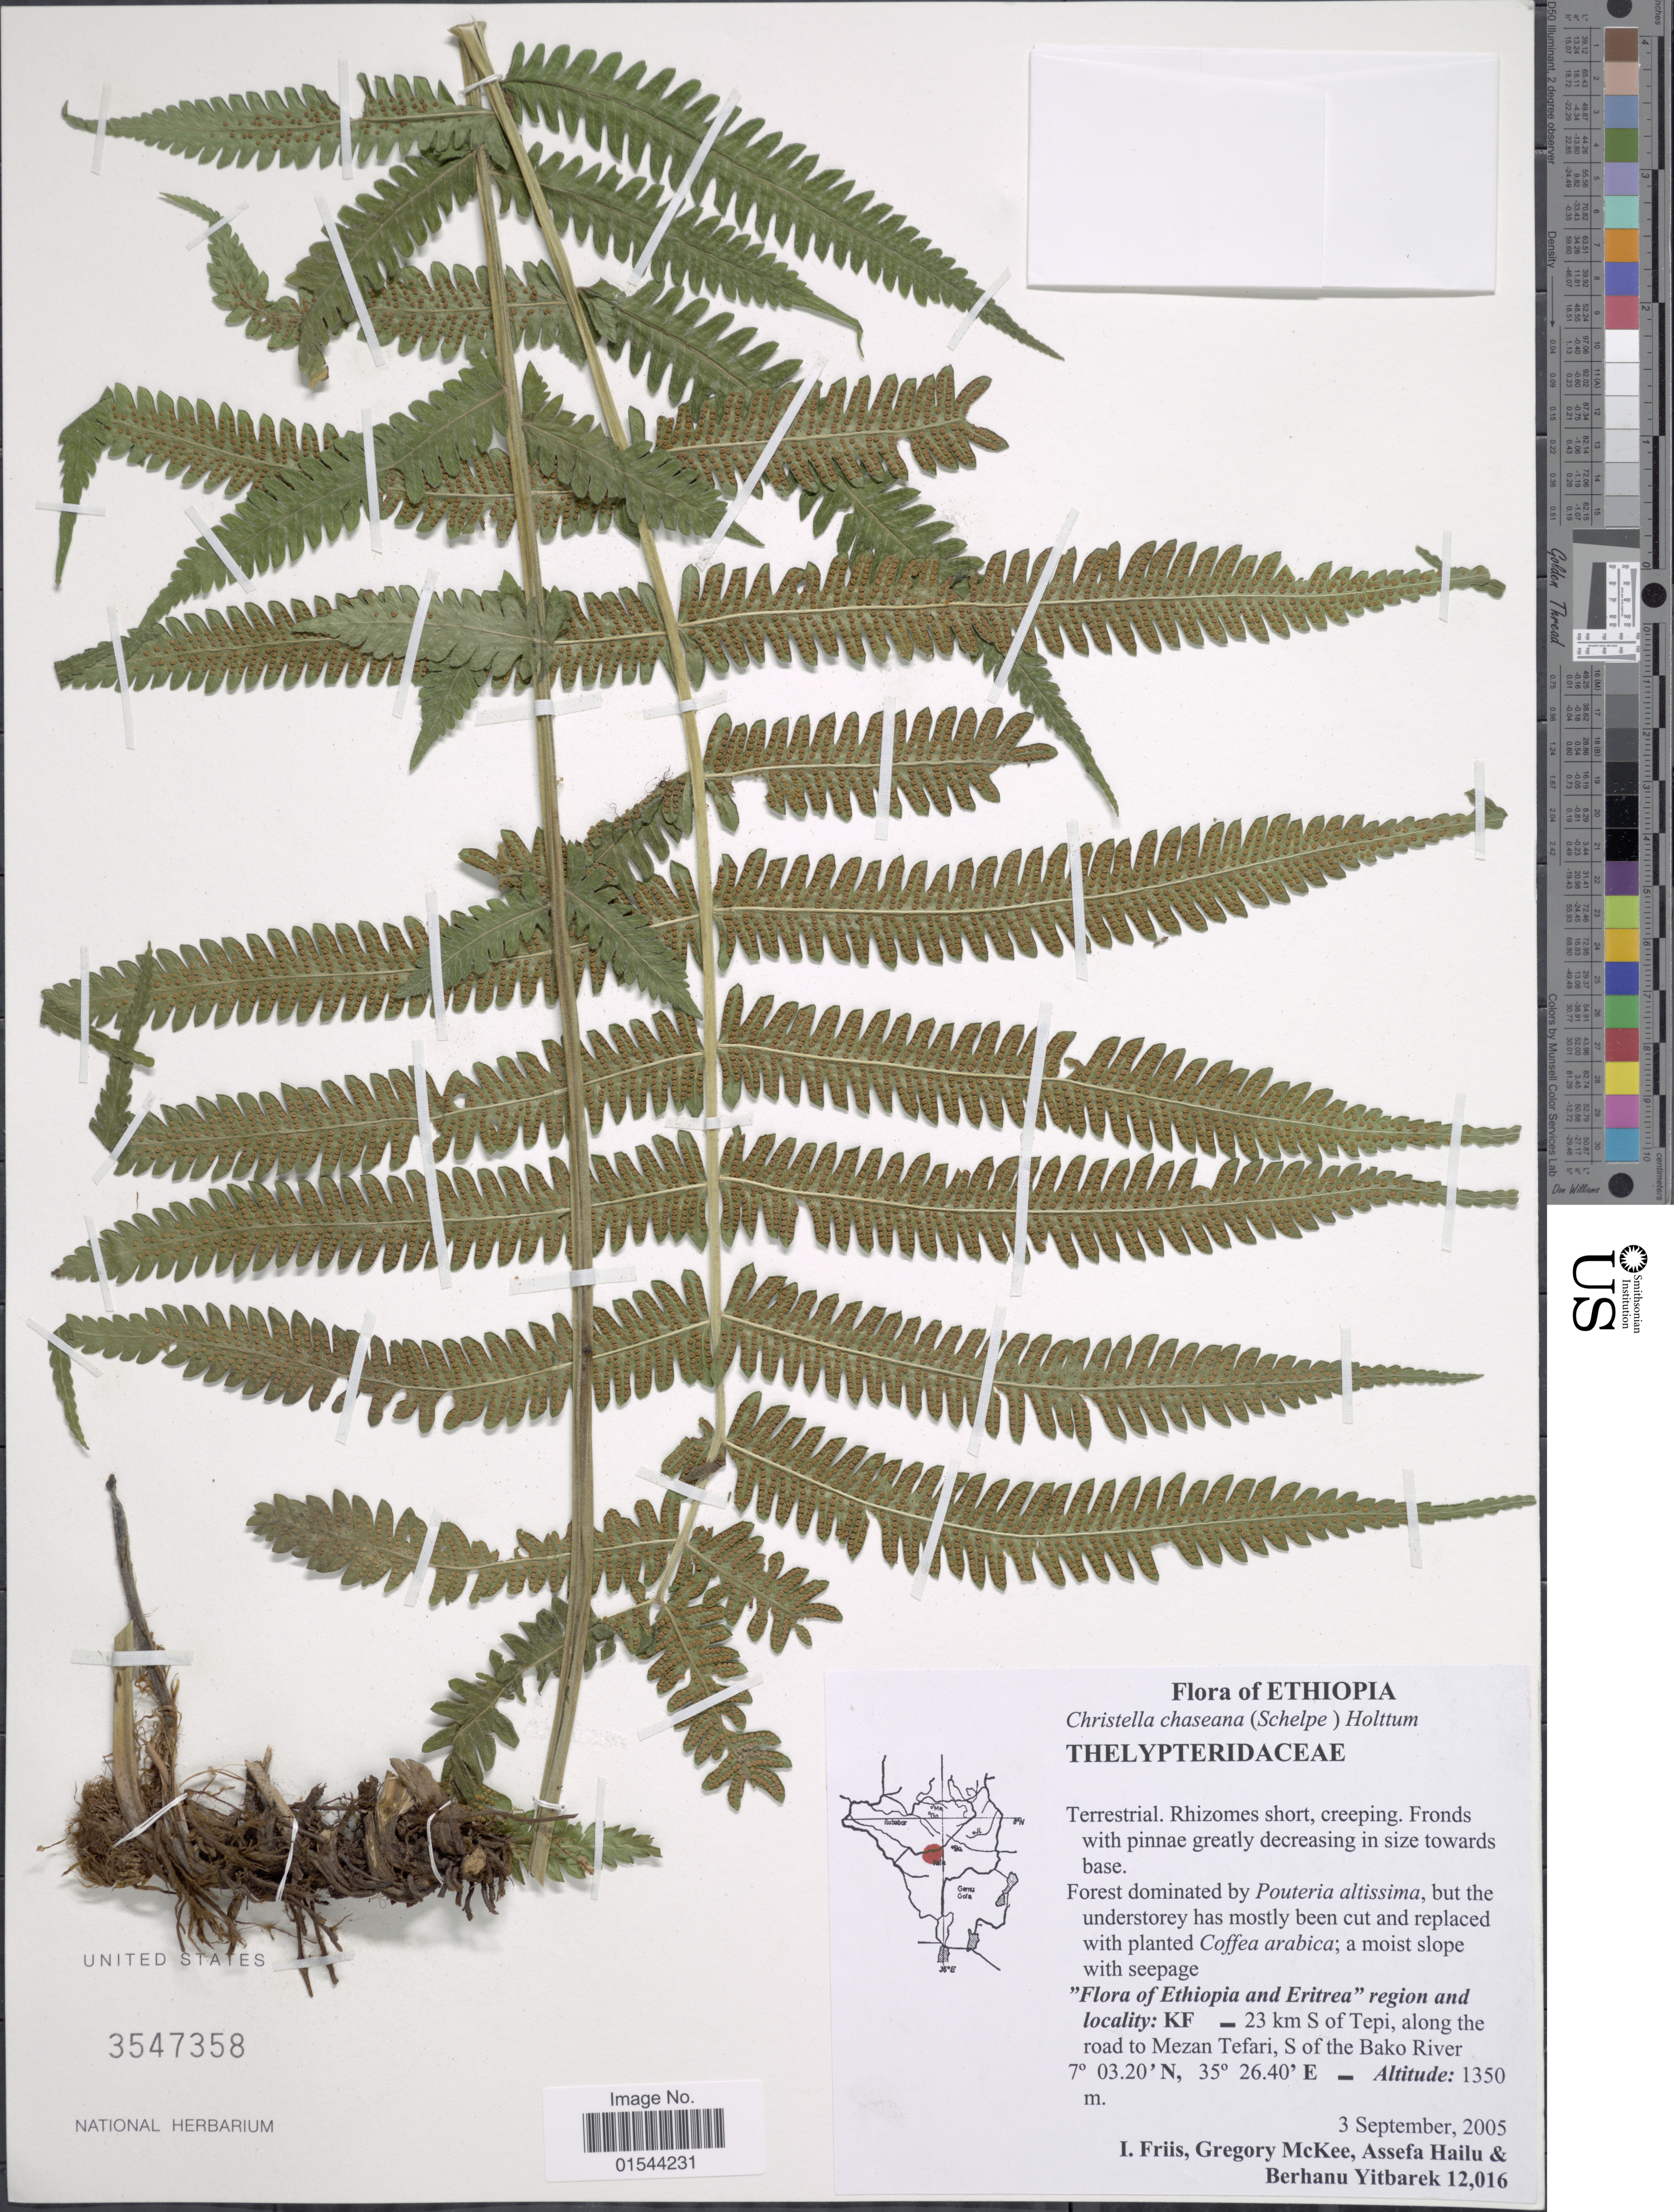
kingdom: Plantae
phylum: Tracheophyta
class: Polypodiopsida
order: Polypodiales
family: Thelypteridaceae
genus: Christella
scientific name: Christella chaseana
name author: (Schelpe) Holttum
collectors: I. Friis, G. S. McKee, A. Hailu & B. Yitbarek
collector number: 12016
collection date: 2005-09-03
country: Ethiopia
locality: Ethiopia and Eritrea, KF _ 23 km S of Tepi, along the road to Mezan Tefari, S of the Bako River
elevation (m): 1350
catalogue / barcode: US 3547358